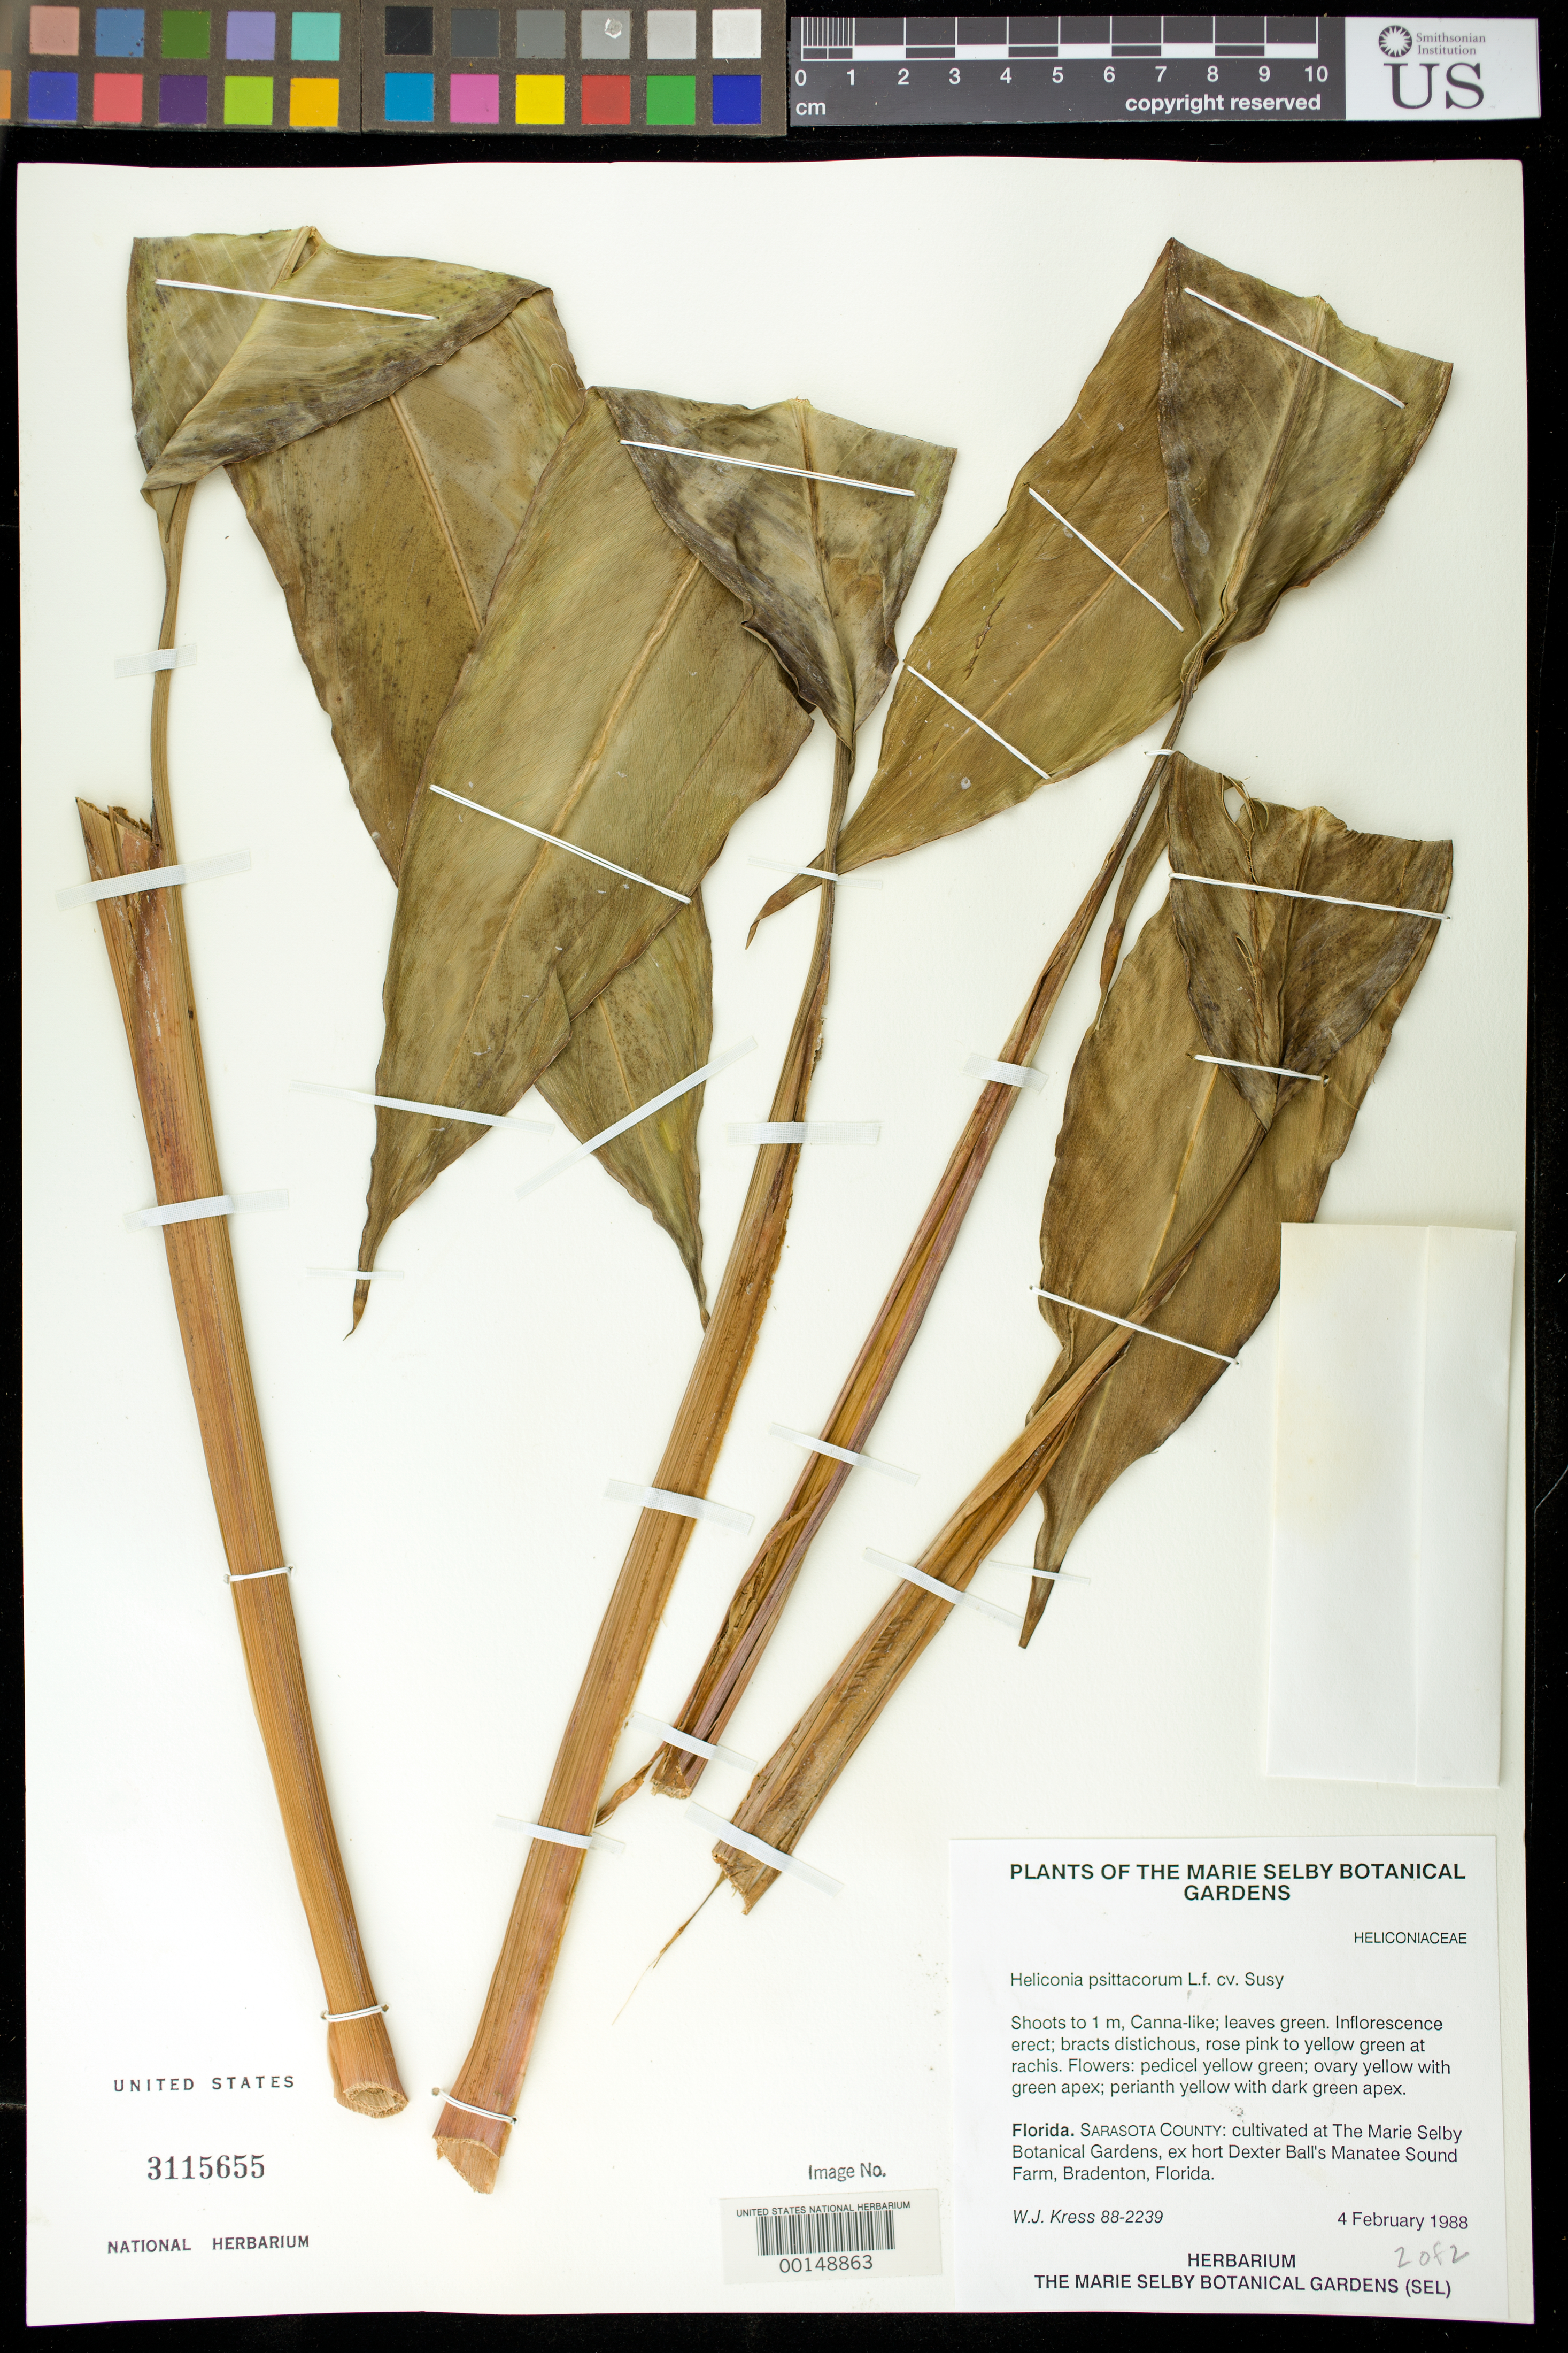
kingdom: Plantae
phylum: Tracheophyta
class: Liliopsida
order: Zingiberales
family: Heliconiaceae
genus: Heliconia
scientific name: Heliconia psittacorum 'Susy'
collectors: W. J. Kress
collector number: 88-2239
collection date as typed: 04 Feb 1988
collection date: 1988-02-04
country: United States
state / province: Florida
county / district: Sarasota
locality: Marie selby botanical gardens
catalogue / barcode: US 3115655